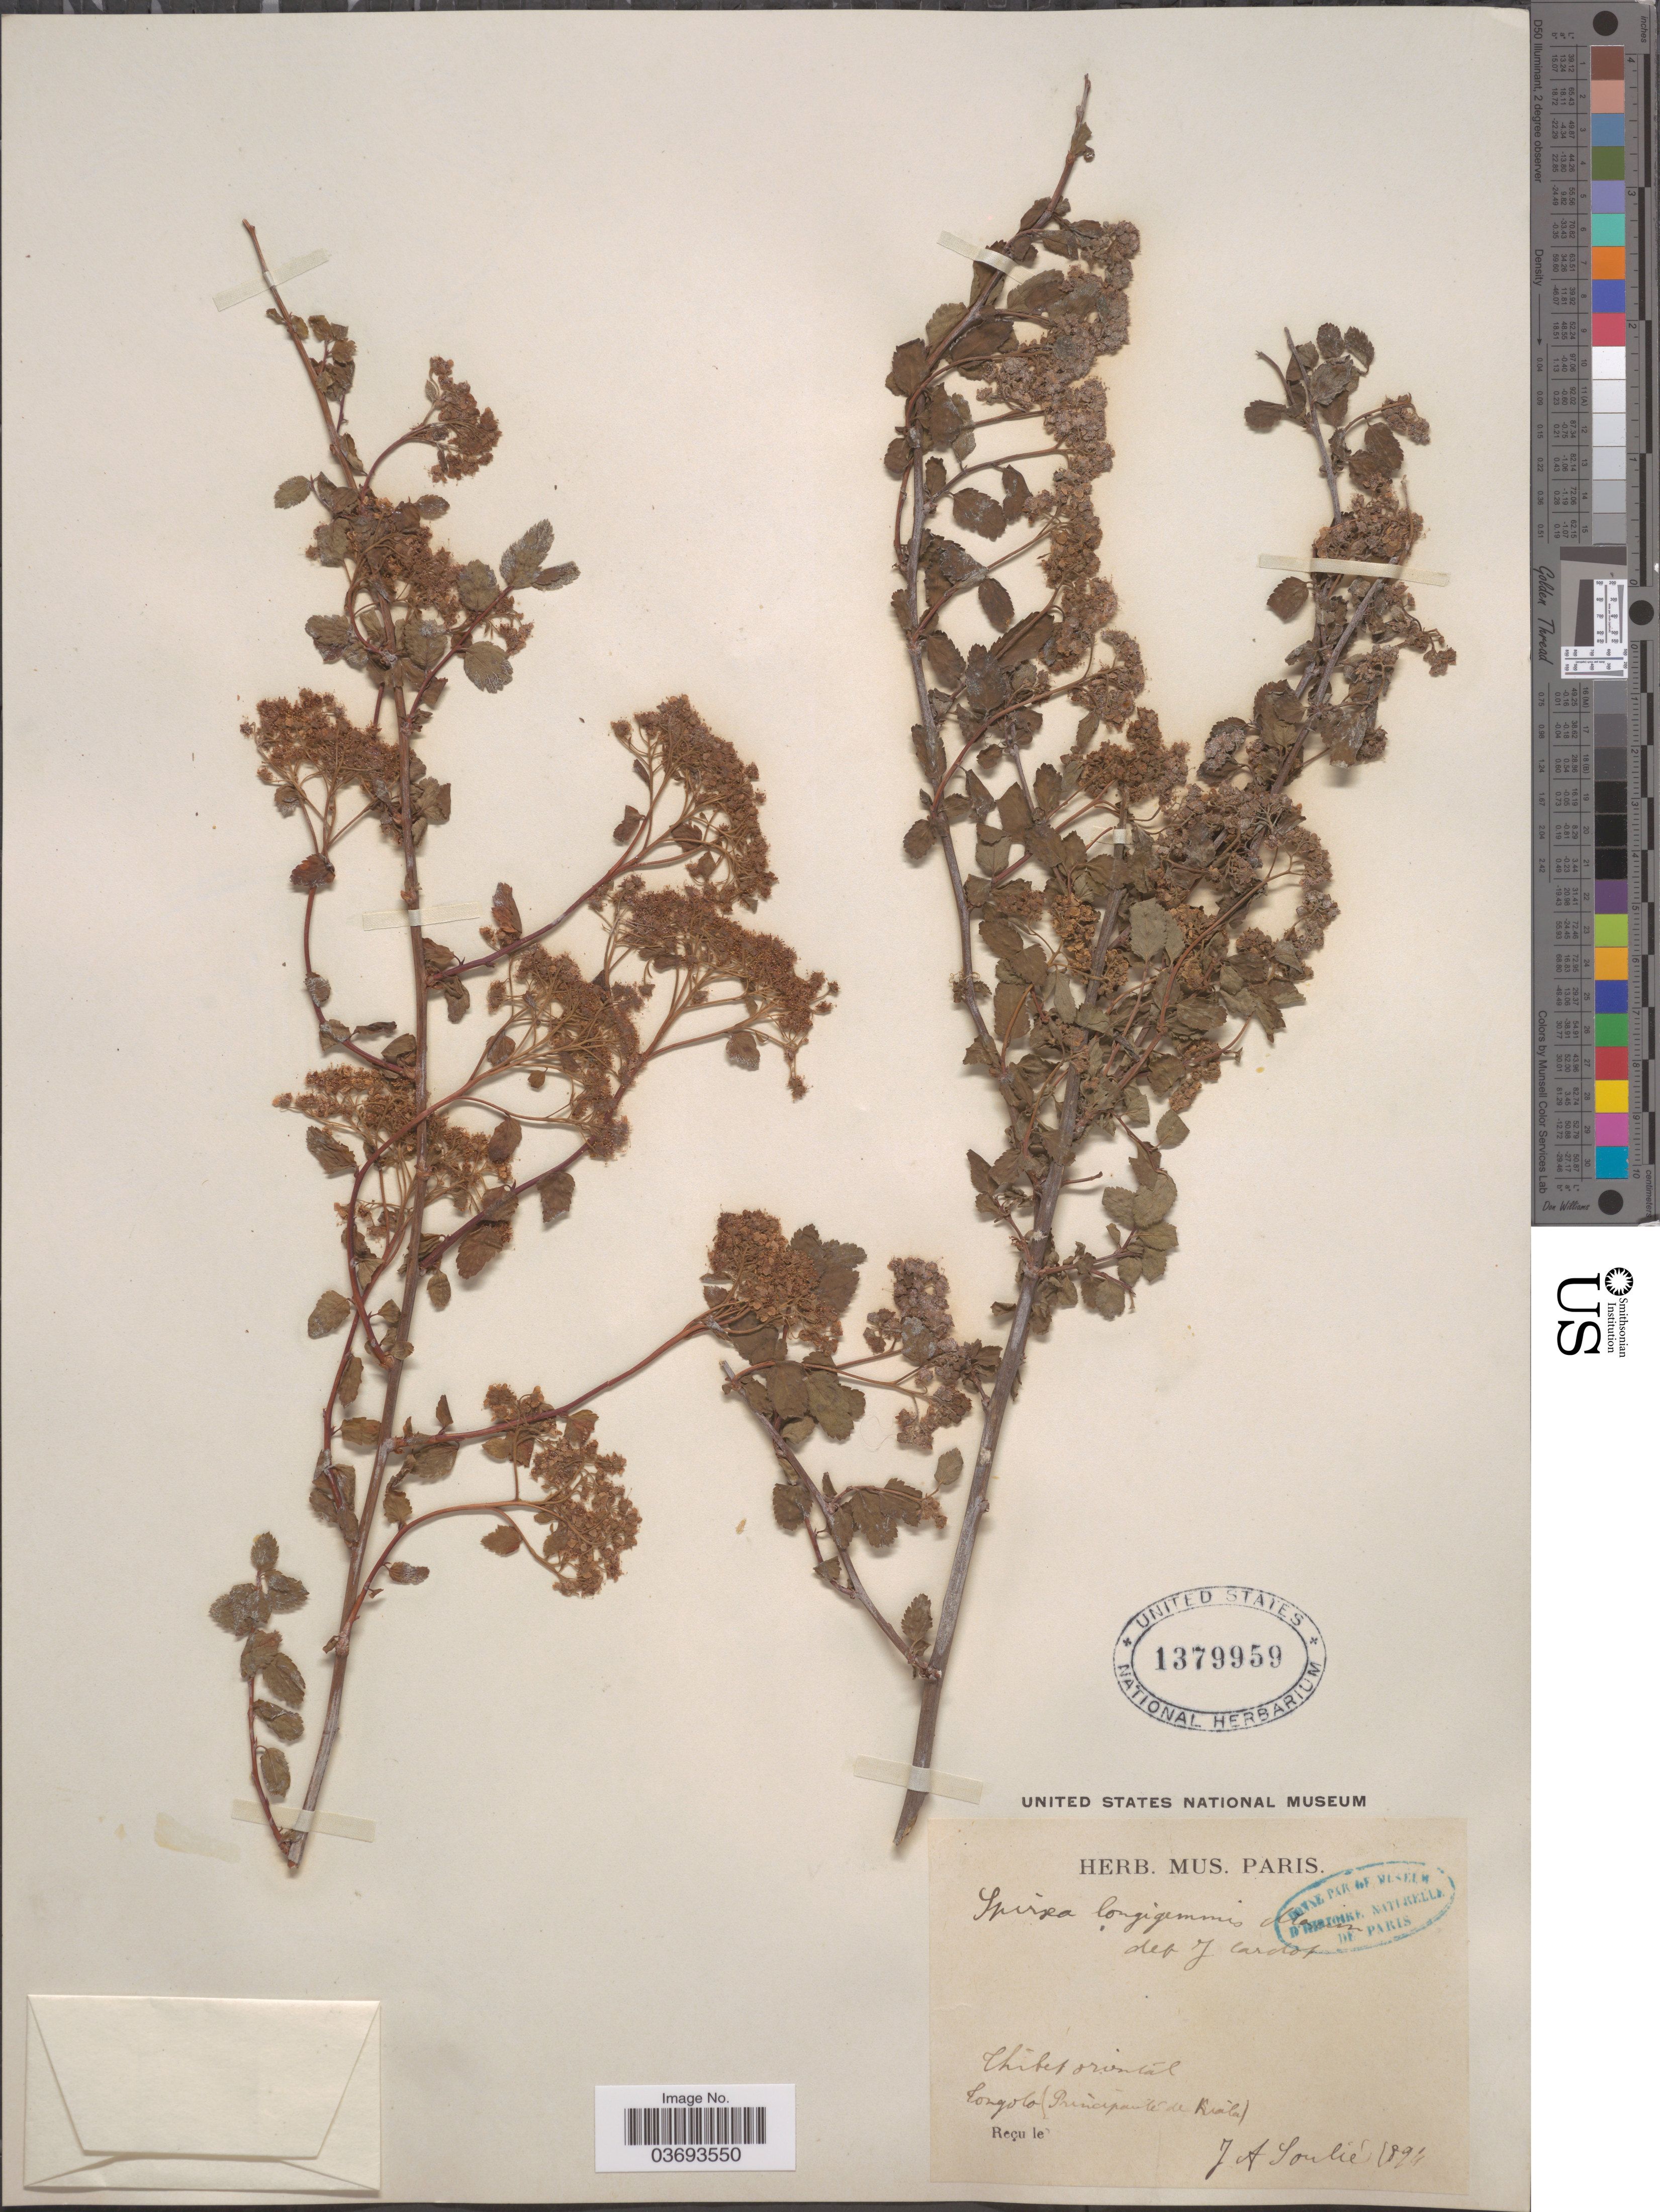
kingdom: Plantae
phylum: Tracheophyta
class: Magnoliopsida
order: Rosales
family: Rosaceae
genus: Spiraea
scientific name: Spiraea longigemmis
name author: Maxim.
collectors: J. Soulié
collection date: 1894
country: China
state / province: Xizang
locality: Thibet oriental. Songolo (Principaule de Riala). [interpreted]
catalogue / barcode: US 1379959